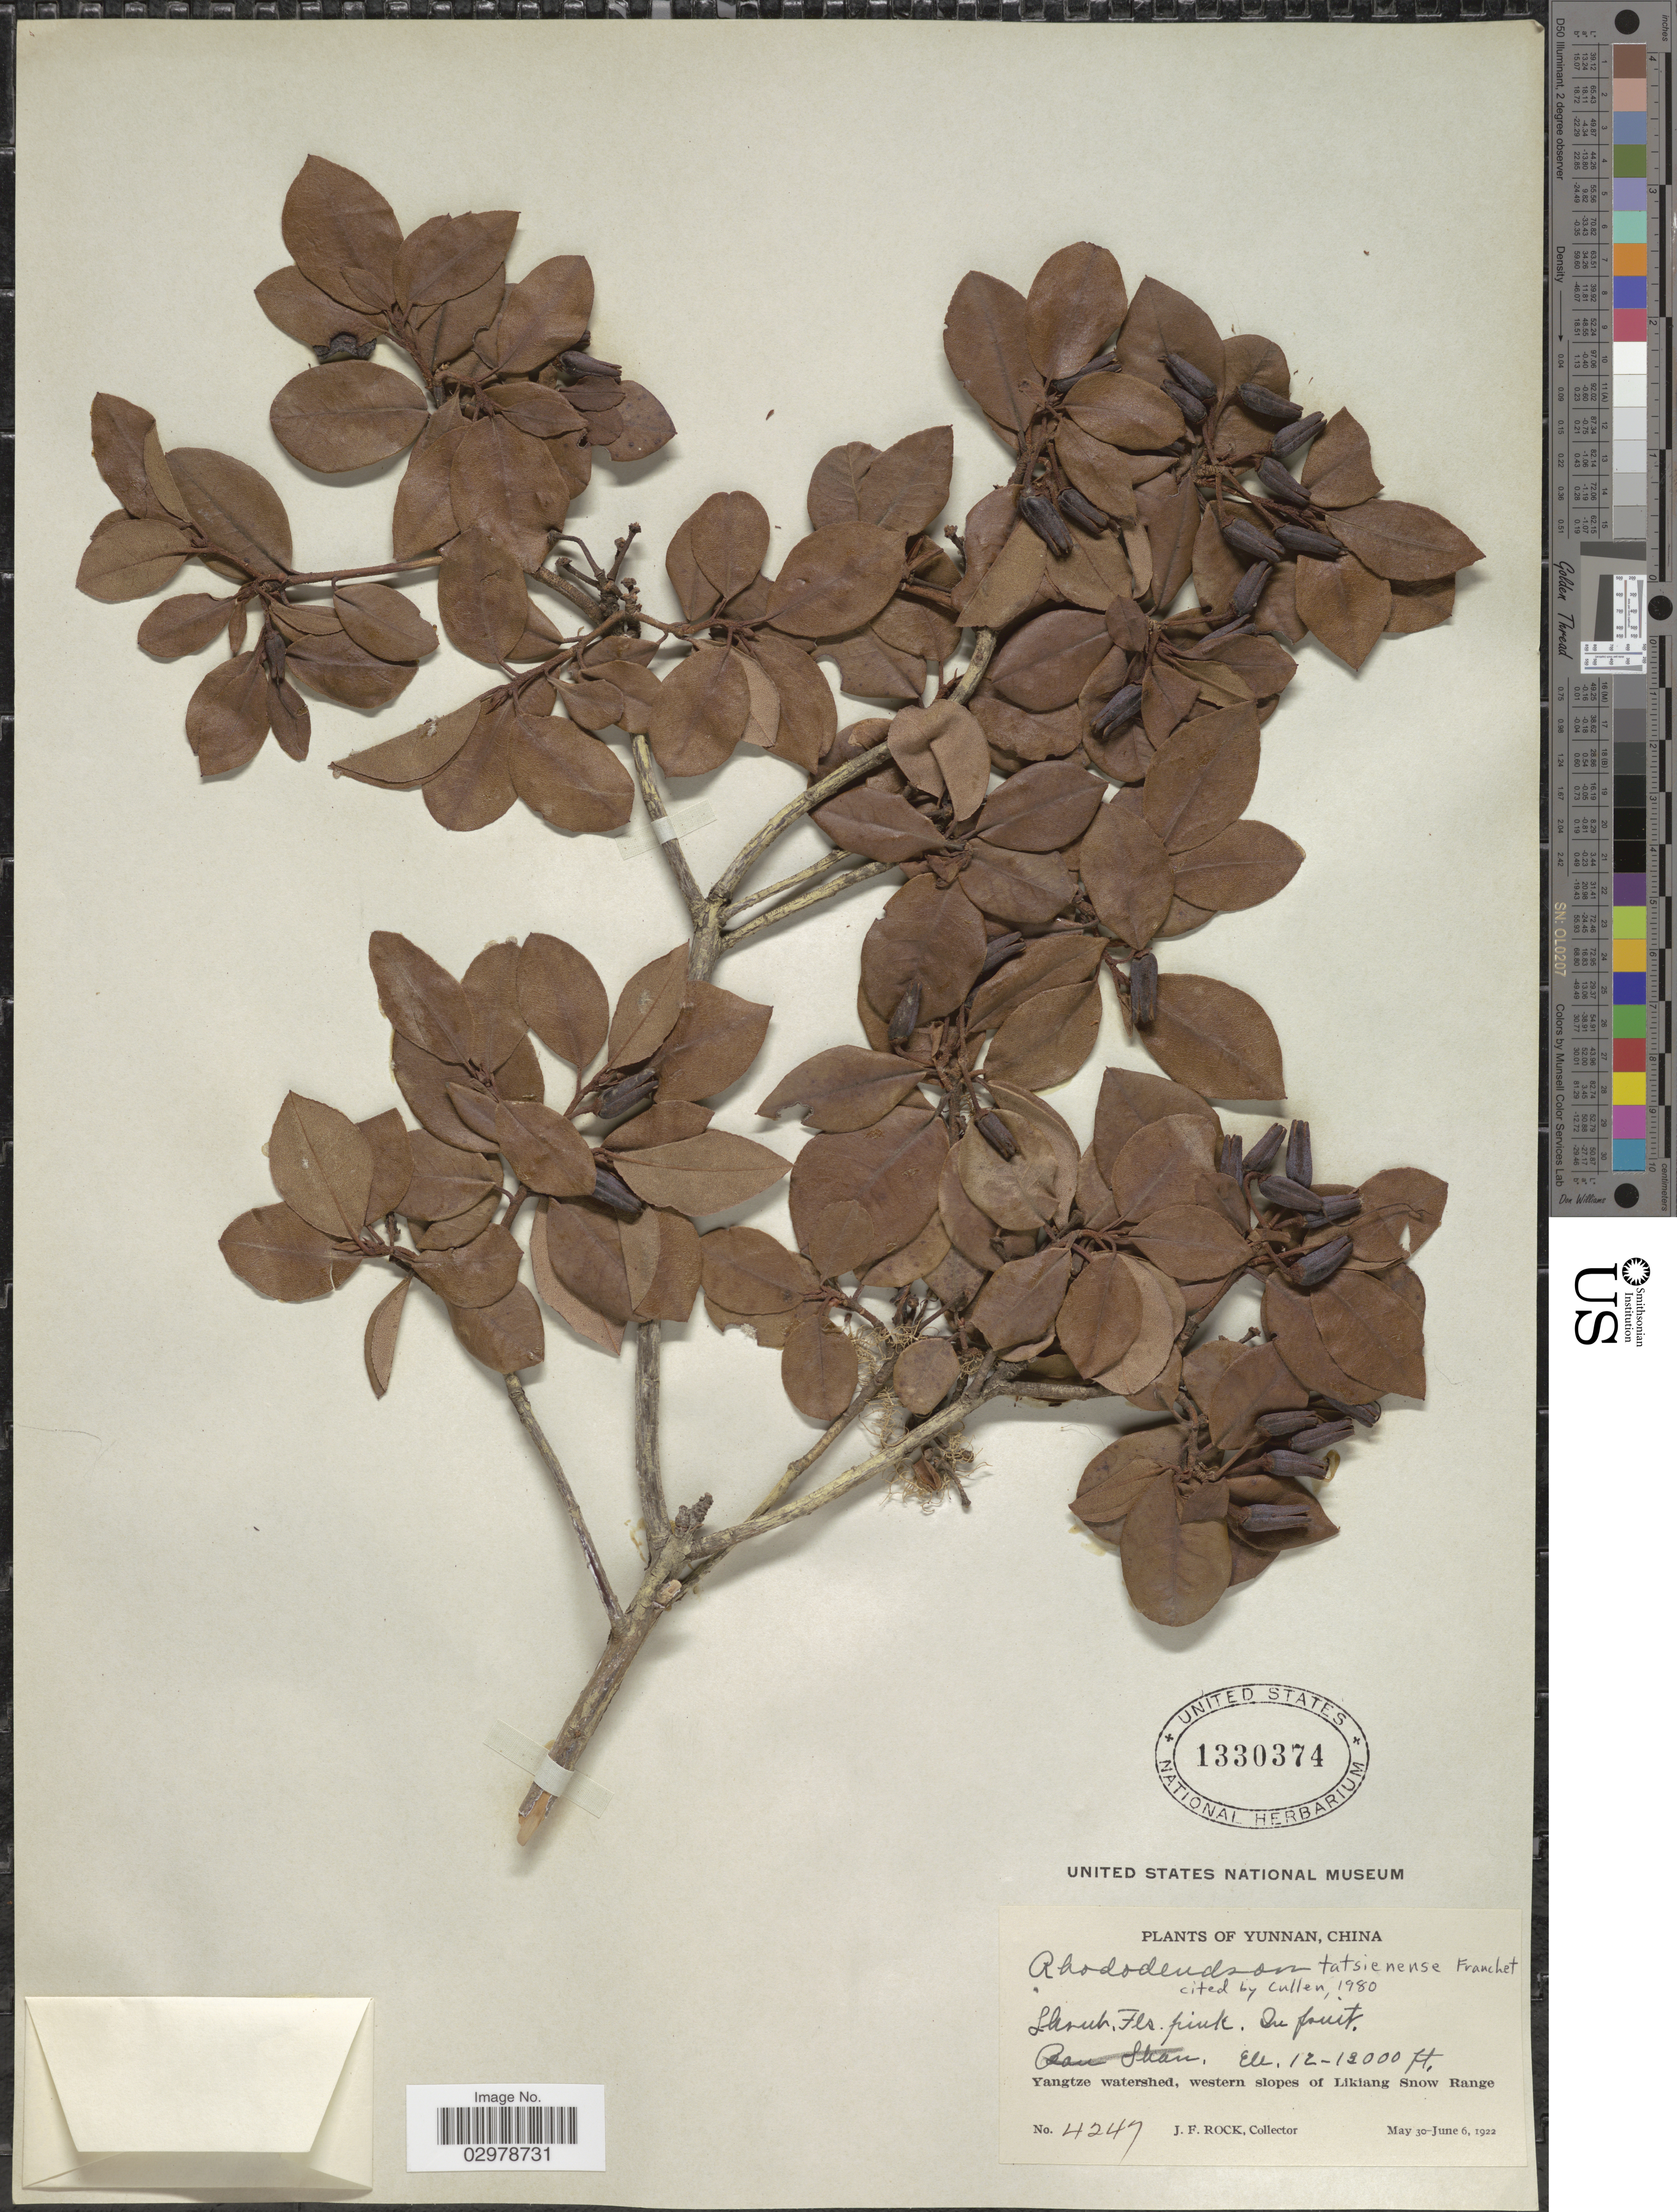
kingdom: Plantae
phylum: Tracheophyta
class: Magnoliopsida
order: Ericales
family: Ericaceae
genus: Rhododendron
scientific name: Rhododendron tatsienense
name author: Franch.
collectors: J. Rock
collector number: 4247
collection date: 1922-05-30/1922-06-06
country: China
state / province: Yunnan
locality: Yangtze watershed, western slopes of Likiang Snow Range.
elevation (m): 3658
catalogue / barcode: US 1330374